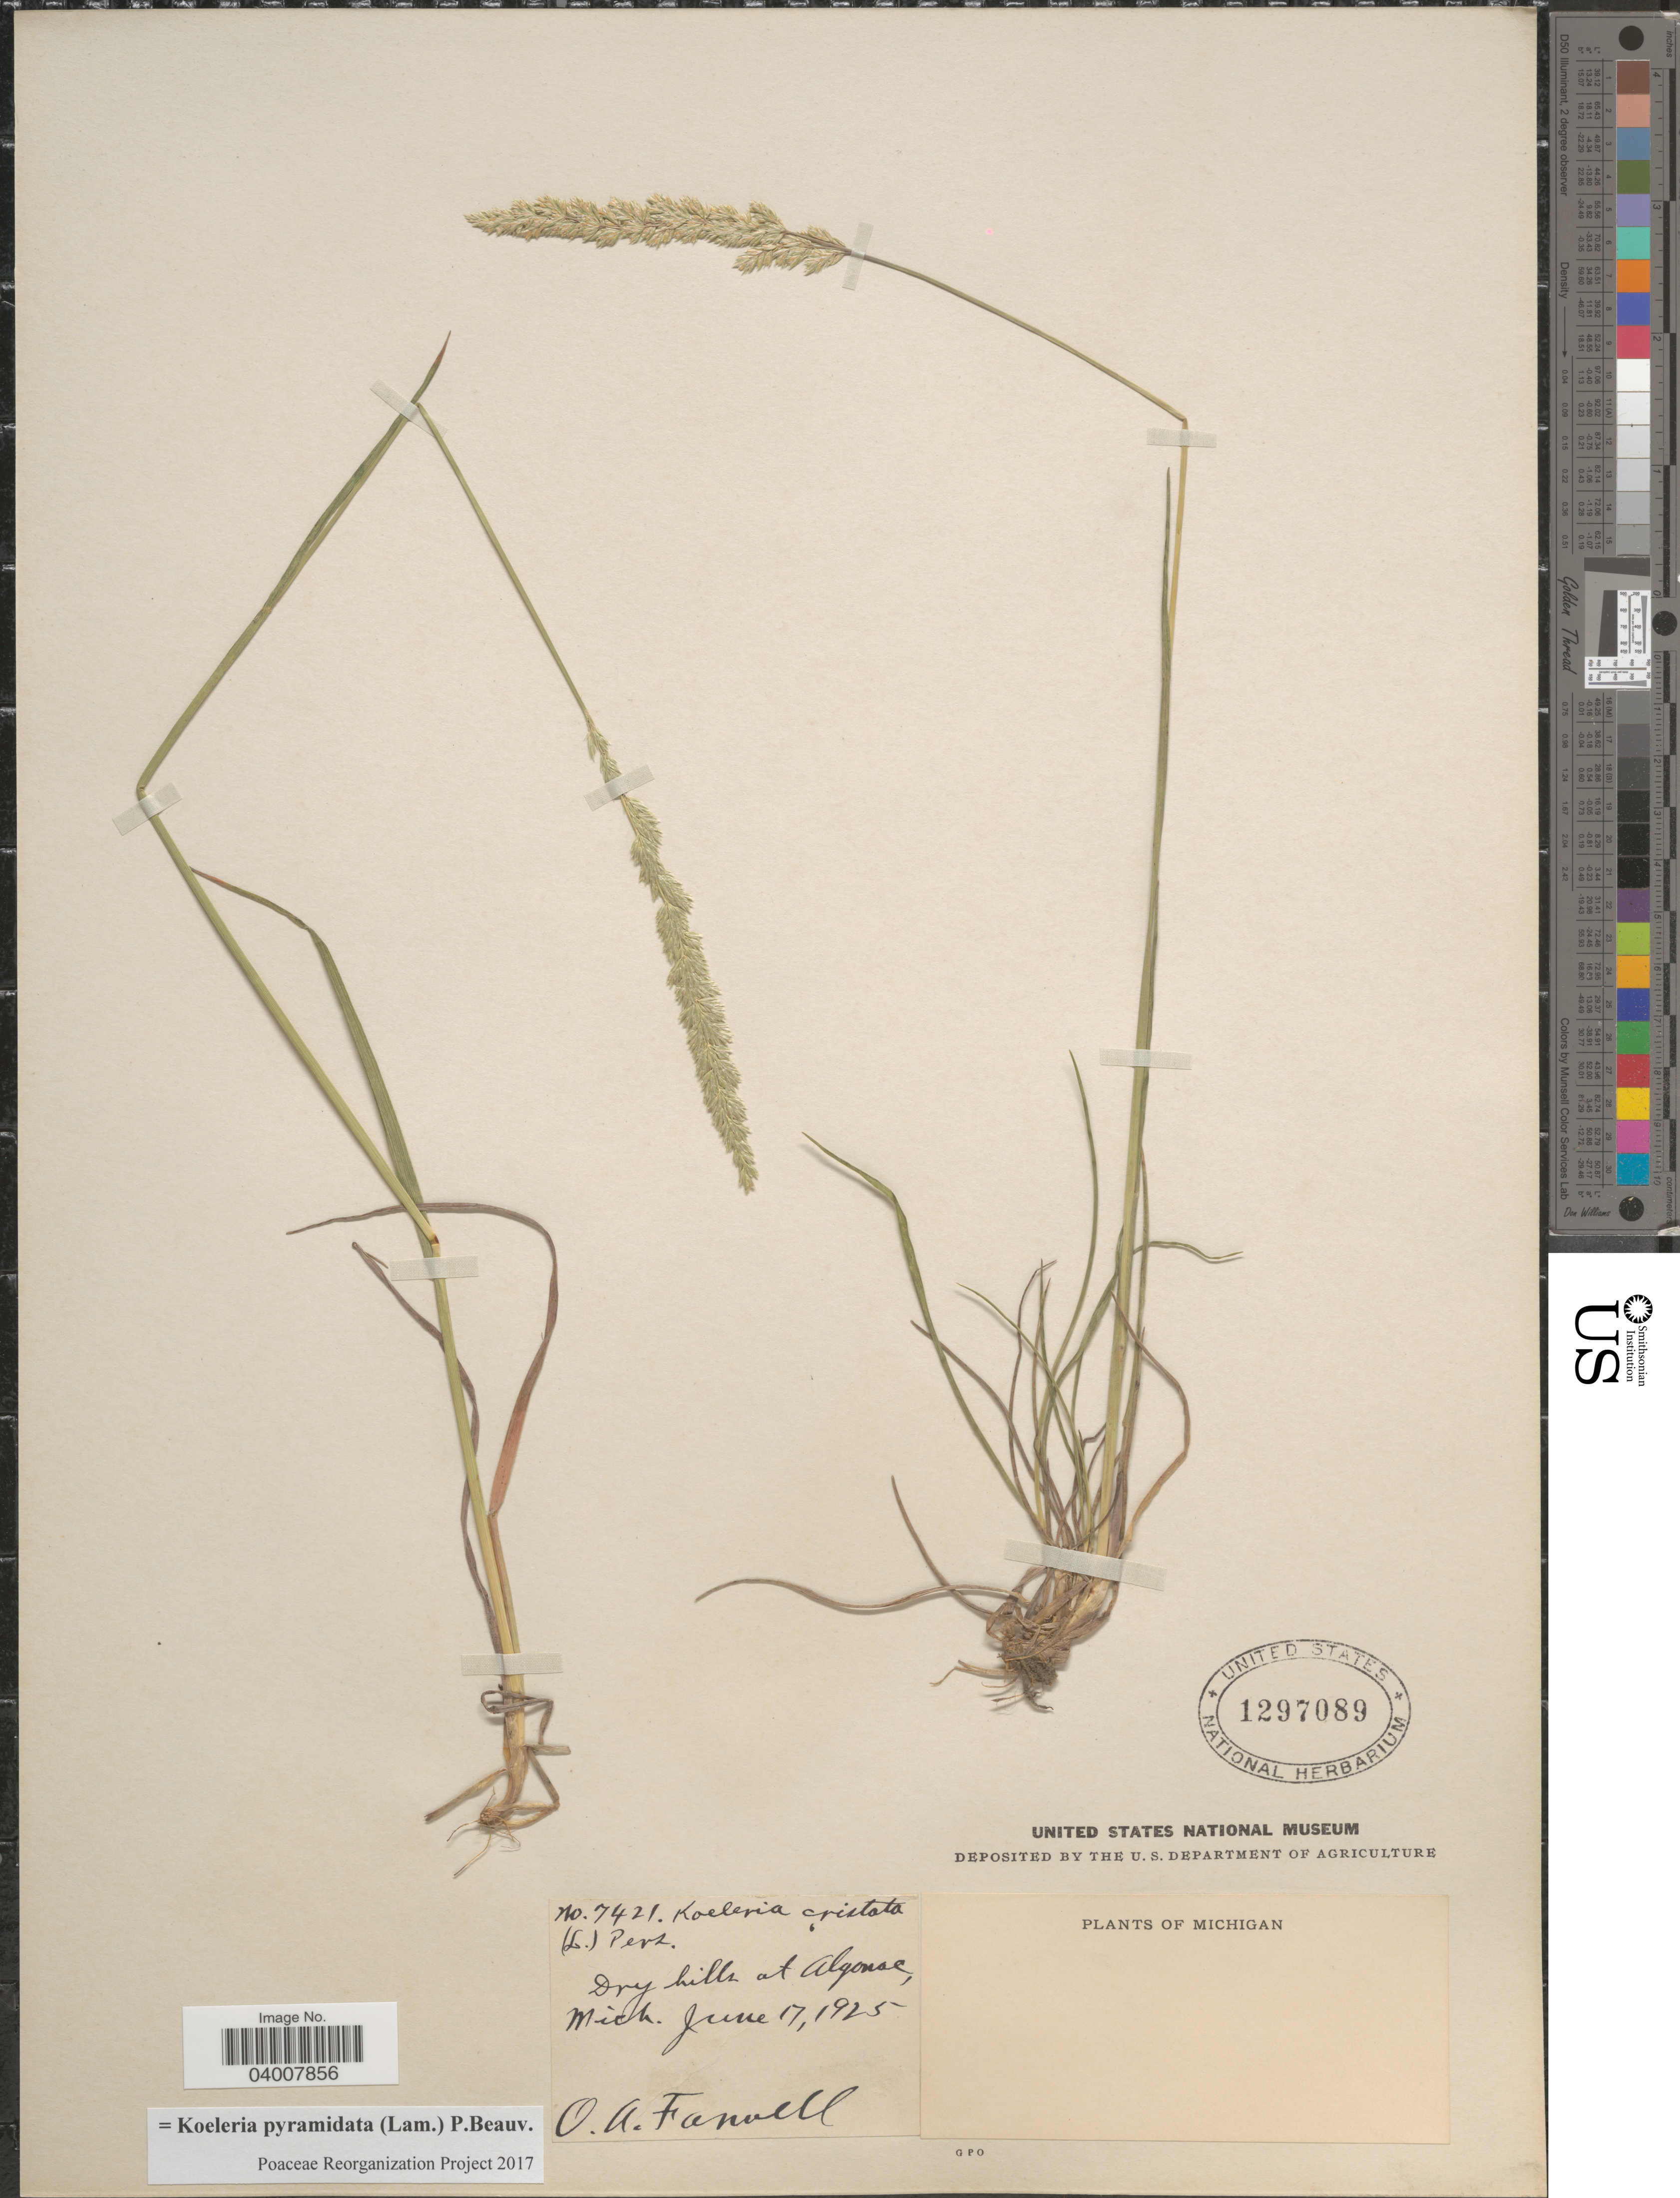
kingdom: Plantae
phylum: Tracheophyta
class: Liliopsida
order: Poales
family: Poaceae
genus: Koeleria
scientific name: Koeleria pyramidata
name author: (Lam.) P. Beauv.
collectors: O. Farwell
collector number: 7421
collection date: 1925-06-17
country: United States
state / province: Michigan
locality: Dry hills at Algonac.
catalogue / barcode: US 1297089